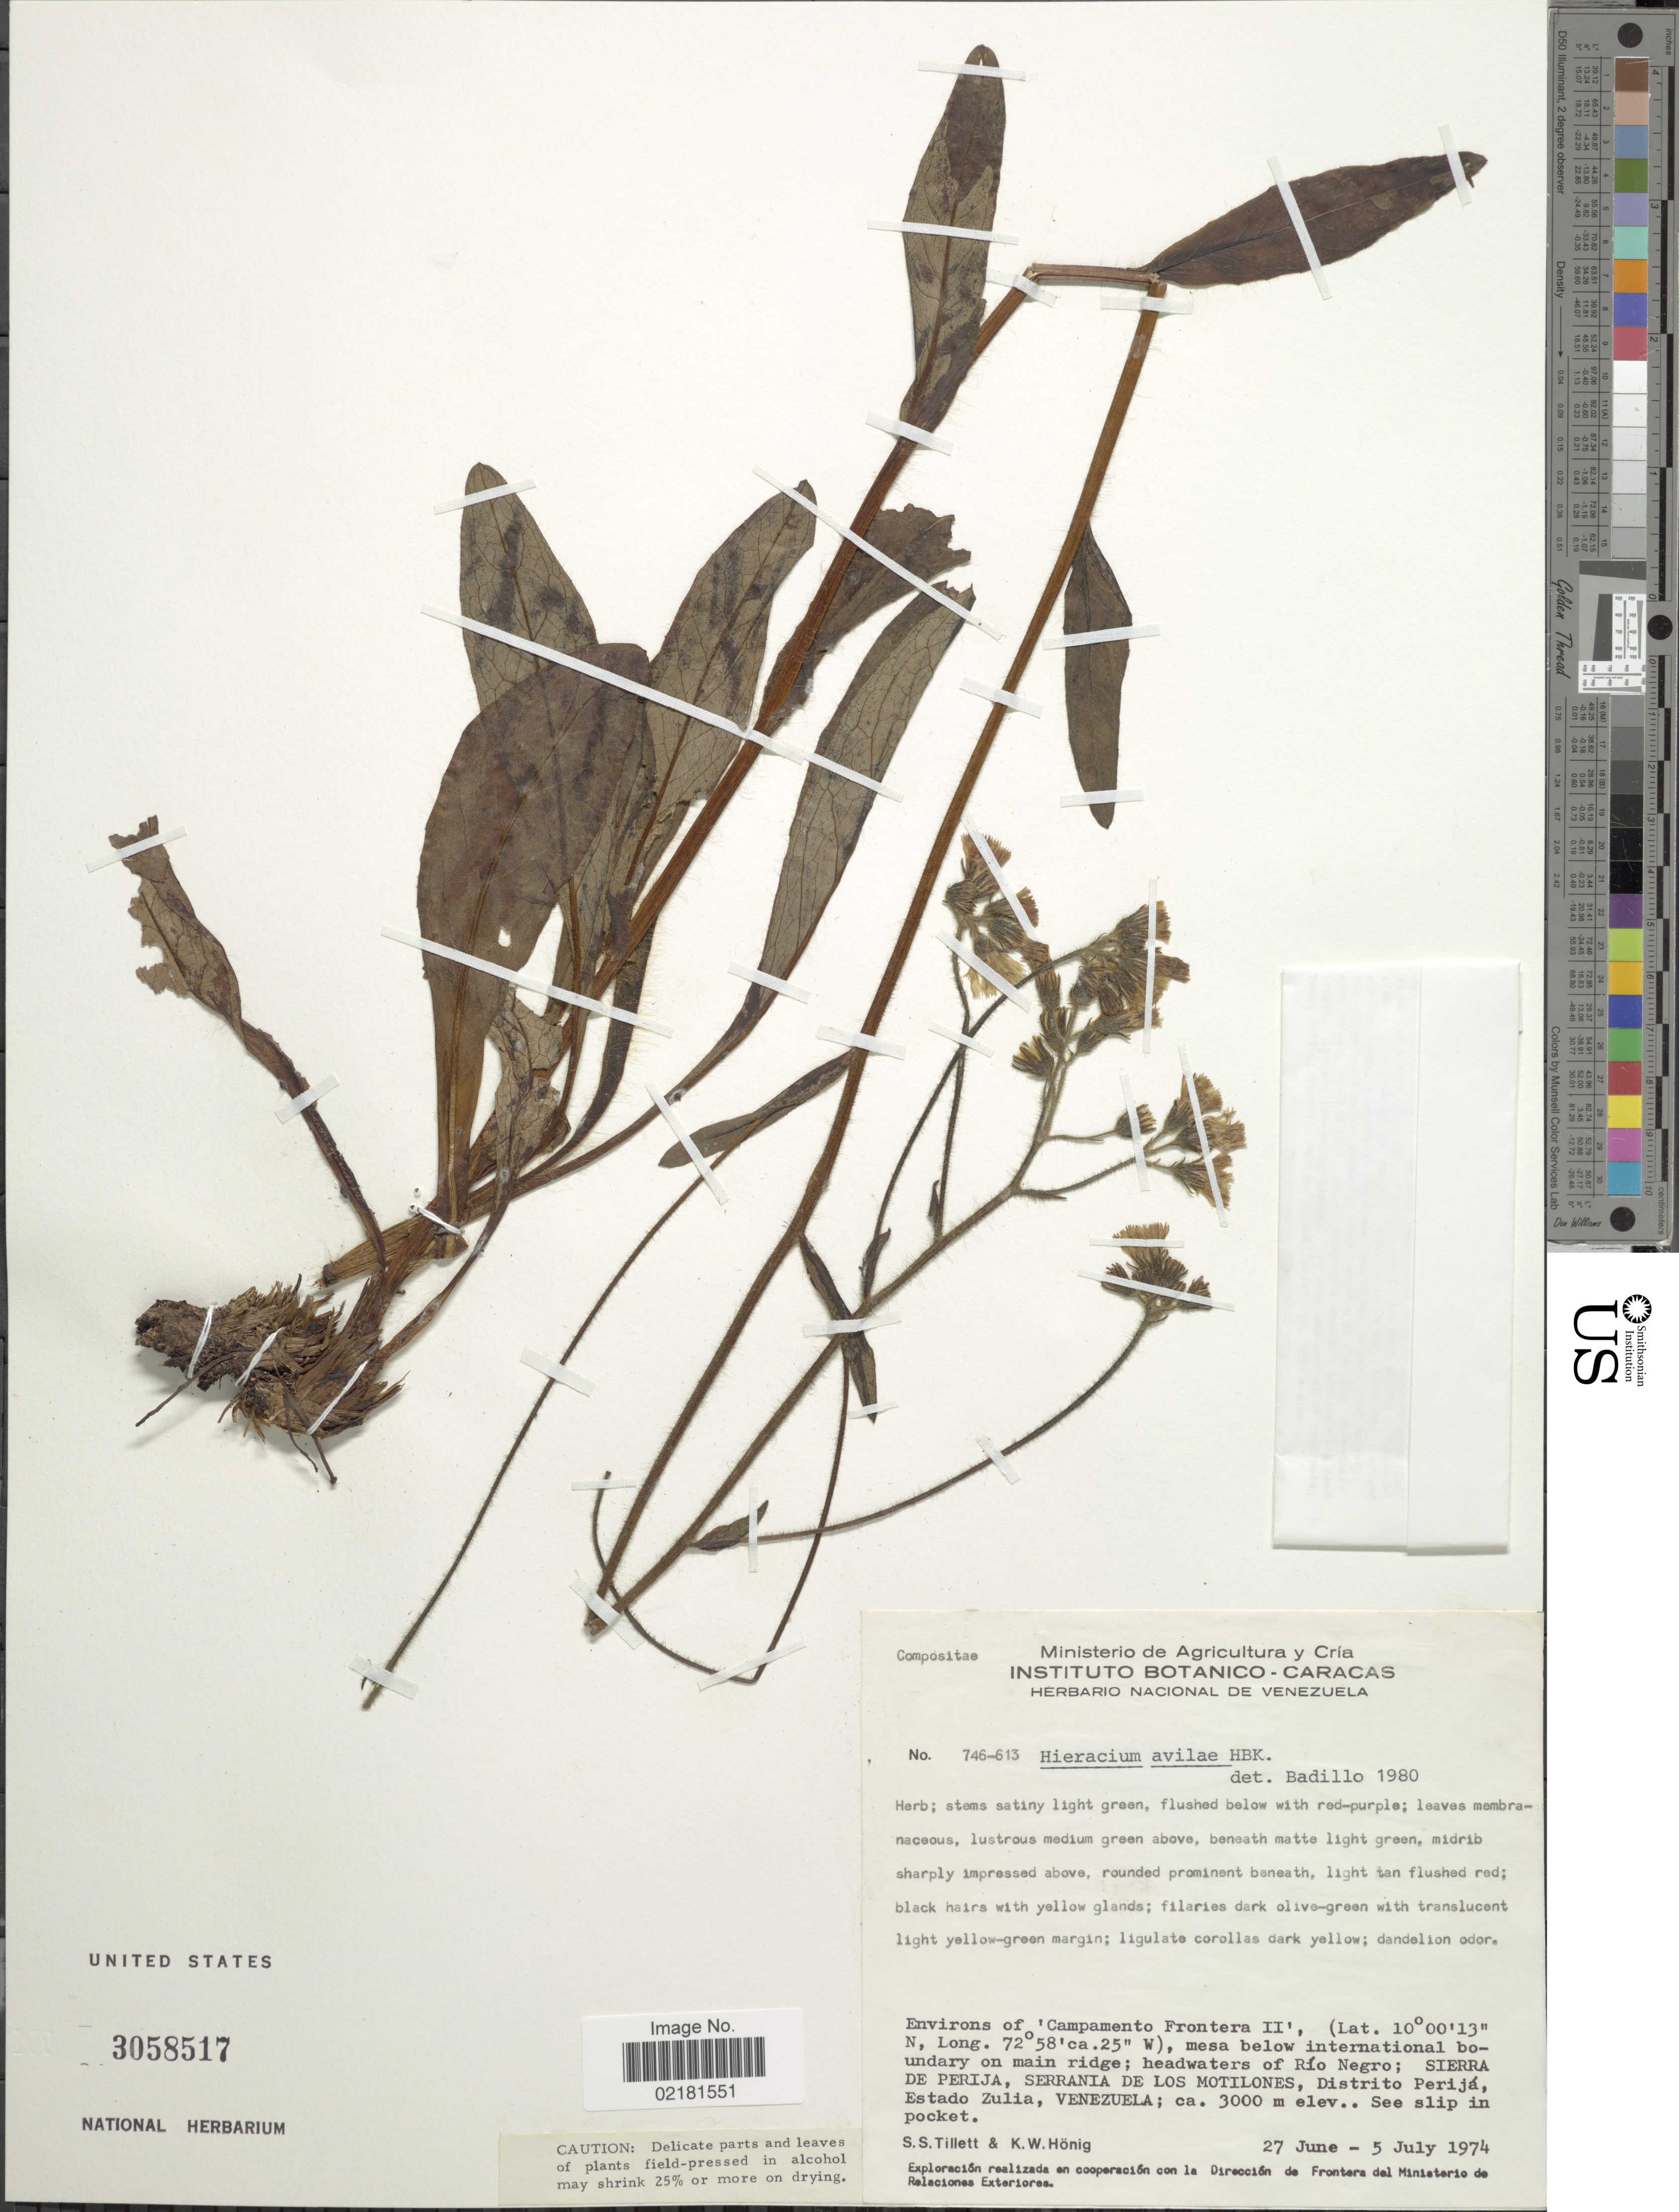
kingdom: Plantae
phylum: Tracheophyta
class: Magnoliopsida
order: Asterales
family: Asteraceae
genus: Hieracium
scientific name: Hieracium avilae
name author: Kunth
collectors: S. S. Tillett & K. Hönig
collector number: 746-613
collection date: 1974-06-27/1974-07-05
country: Venezuela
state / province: Zulia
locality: Environs of 'Campamento Frontera II', mesa below international boundary on main ridge; headwaters of Rio Negro; Sierra de Peroja, Serrania de los Motilones, Distrito Perija.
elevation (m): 3000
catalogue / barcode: US 3058517